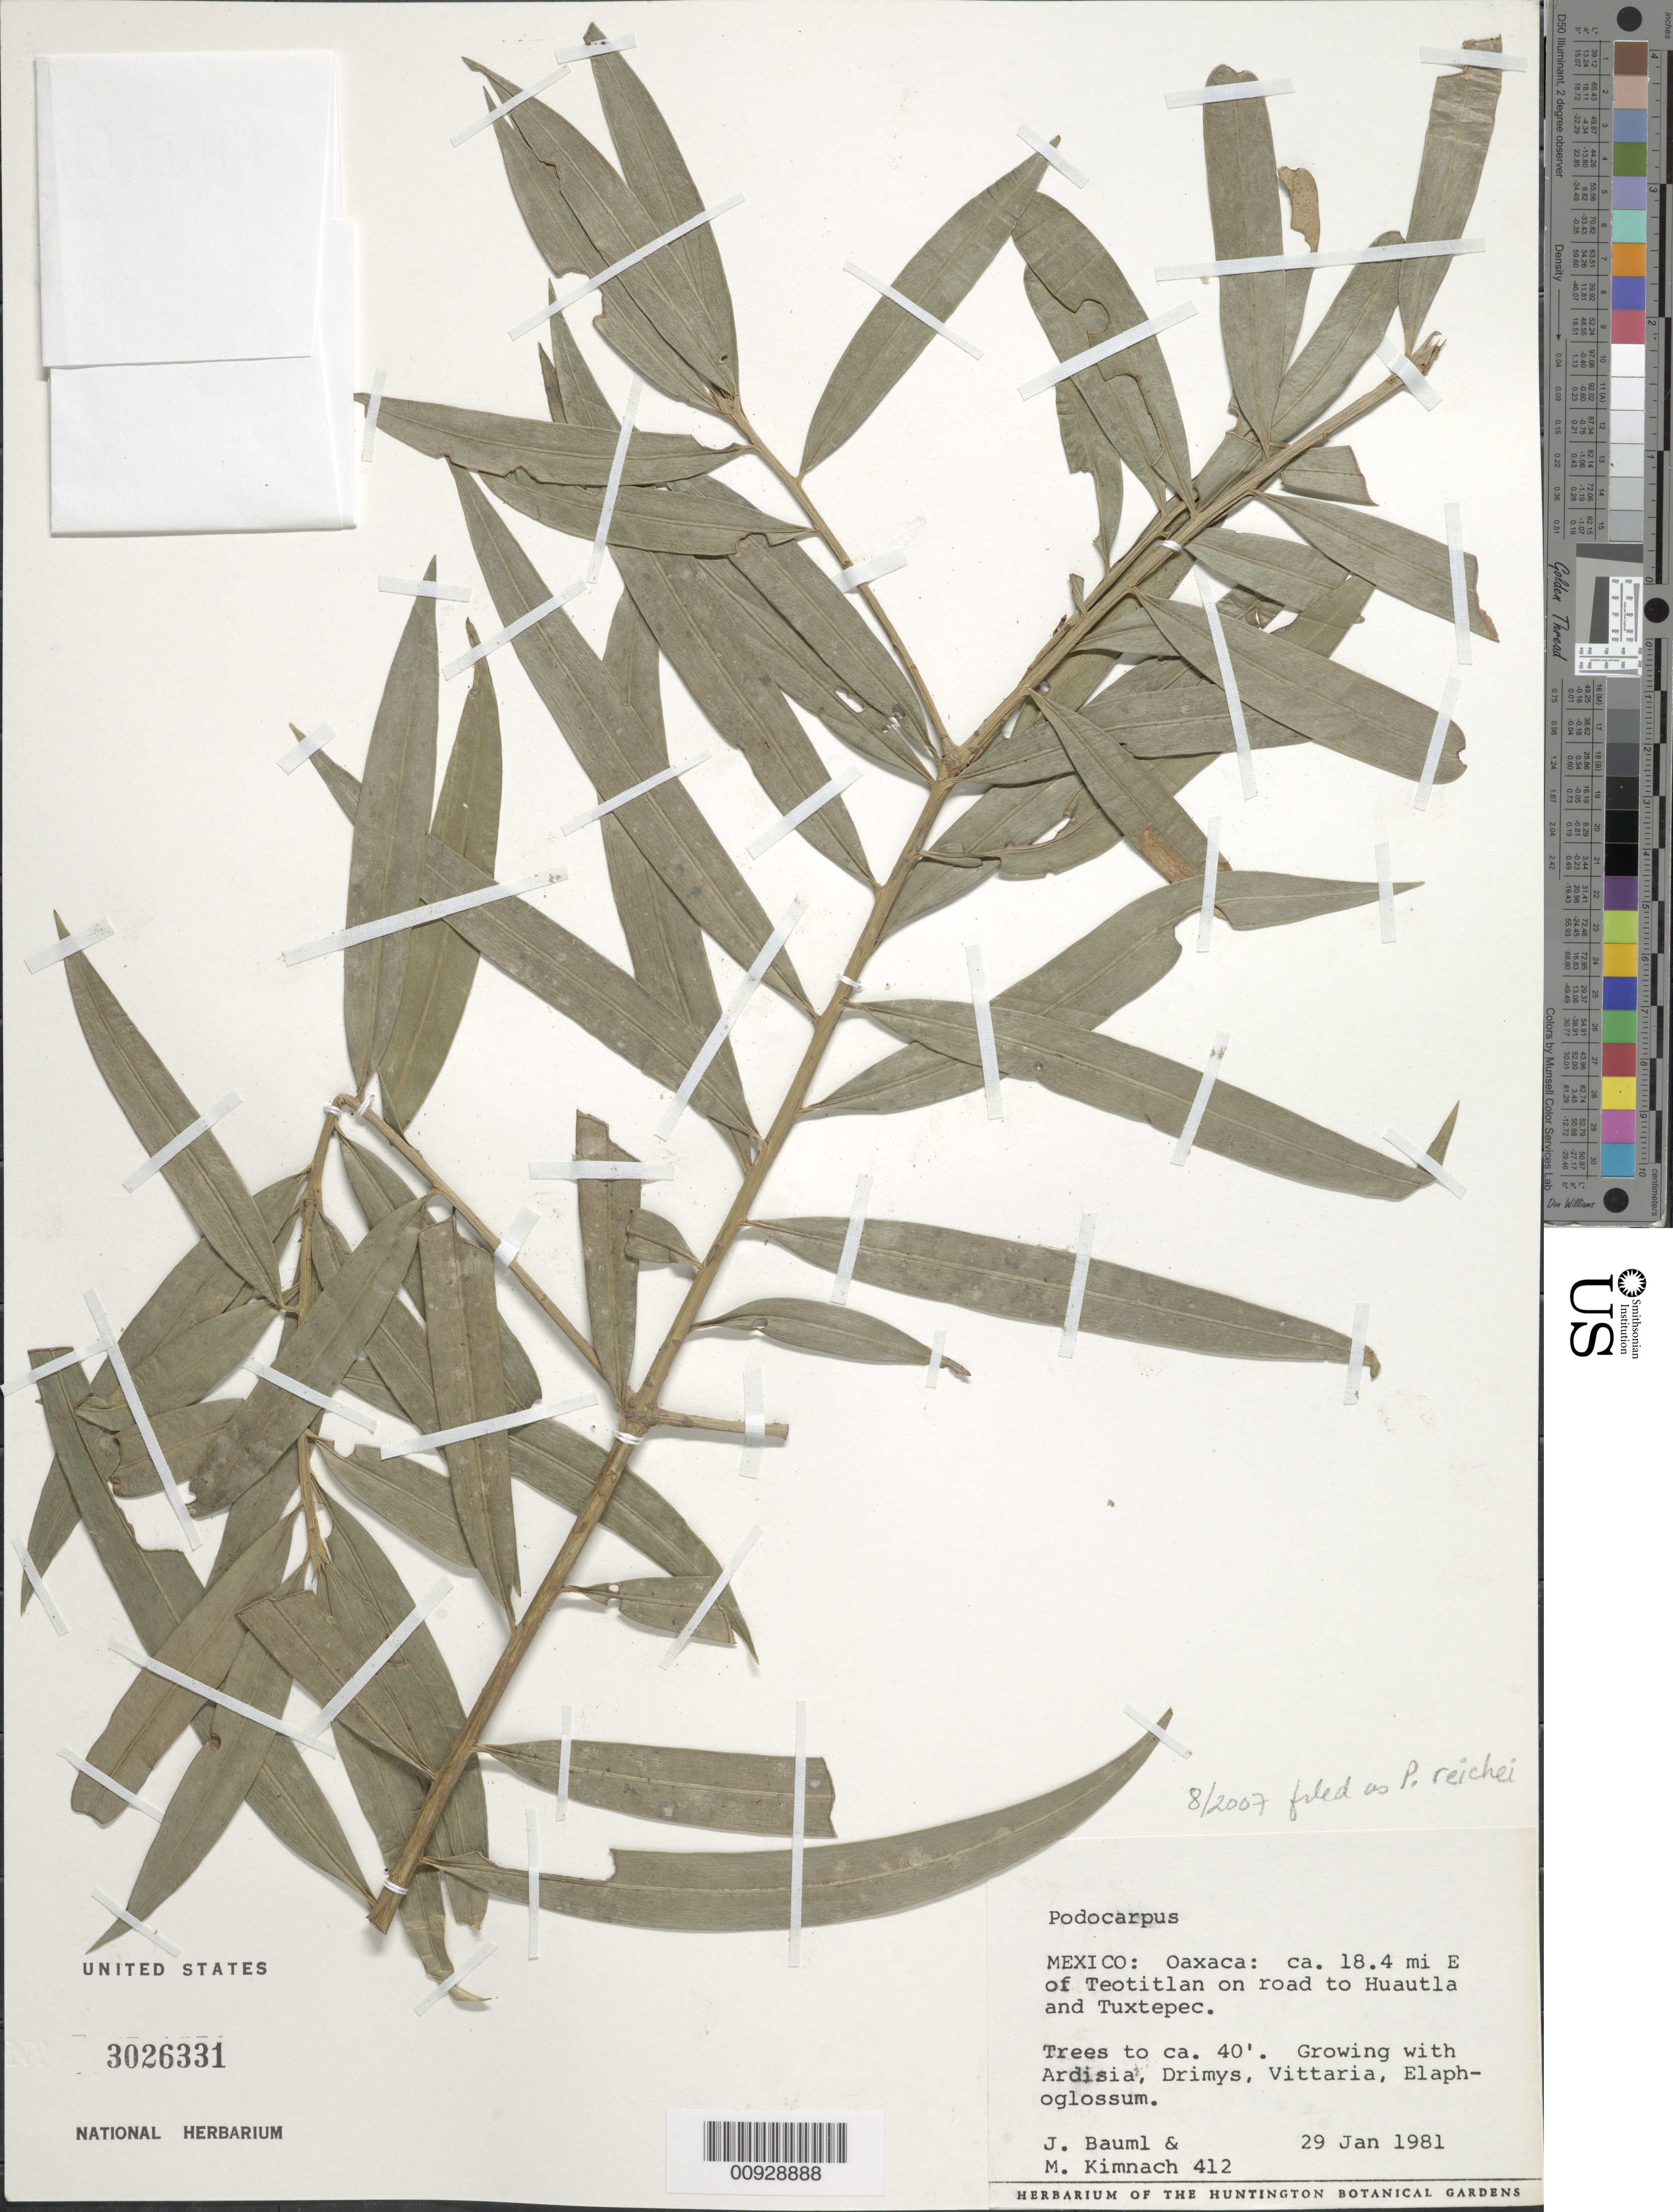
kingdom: Plantae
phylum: Tracheophyta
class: Pinopsida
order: Pinales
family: Podocarpaceae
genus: Podocarpus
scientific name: Podocarpus reichei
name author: J. Buchholz & N.E. Gray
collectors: J. Bauml & M. W. Kimnach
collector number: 412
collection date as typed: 29 Jan 1981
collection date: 1981-01-29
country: Mexico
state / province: Oaxaca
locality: Ca. 18.4 mi. E of Teotitlan on road to Huautla and Tuxtepec.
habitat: Growing with Ardisia, Drimys, Vittaria, Elaphoglossum.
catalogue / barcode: US 3026331